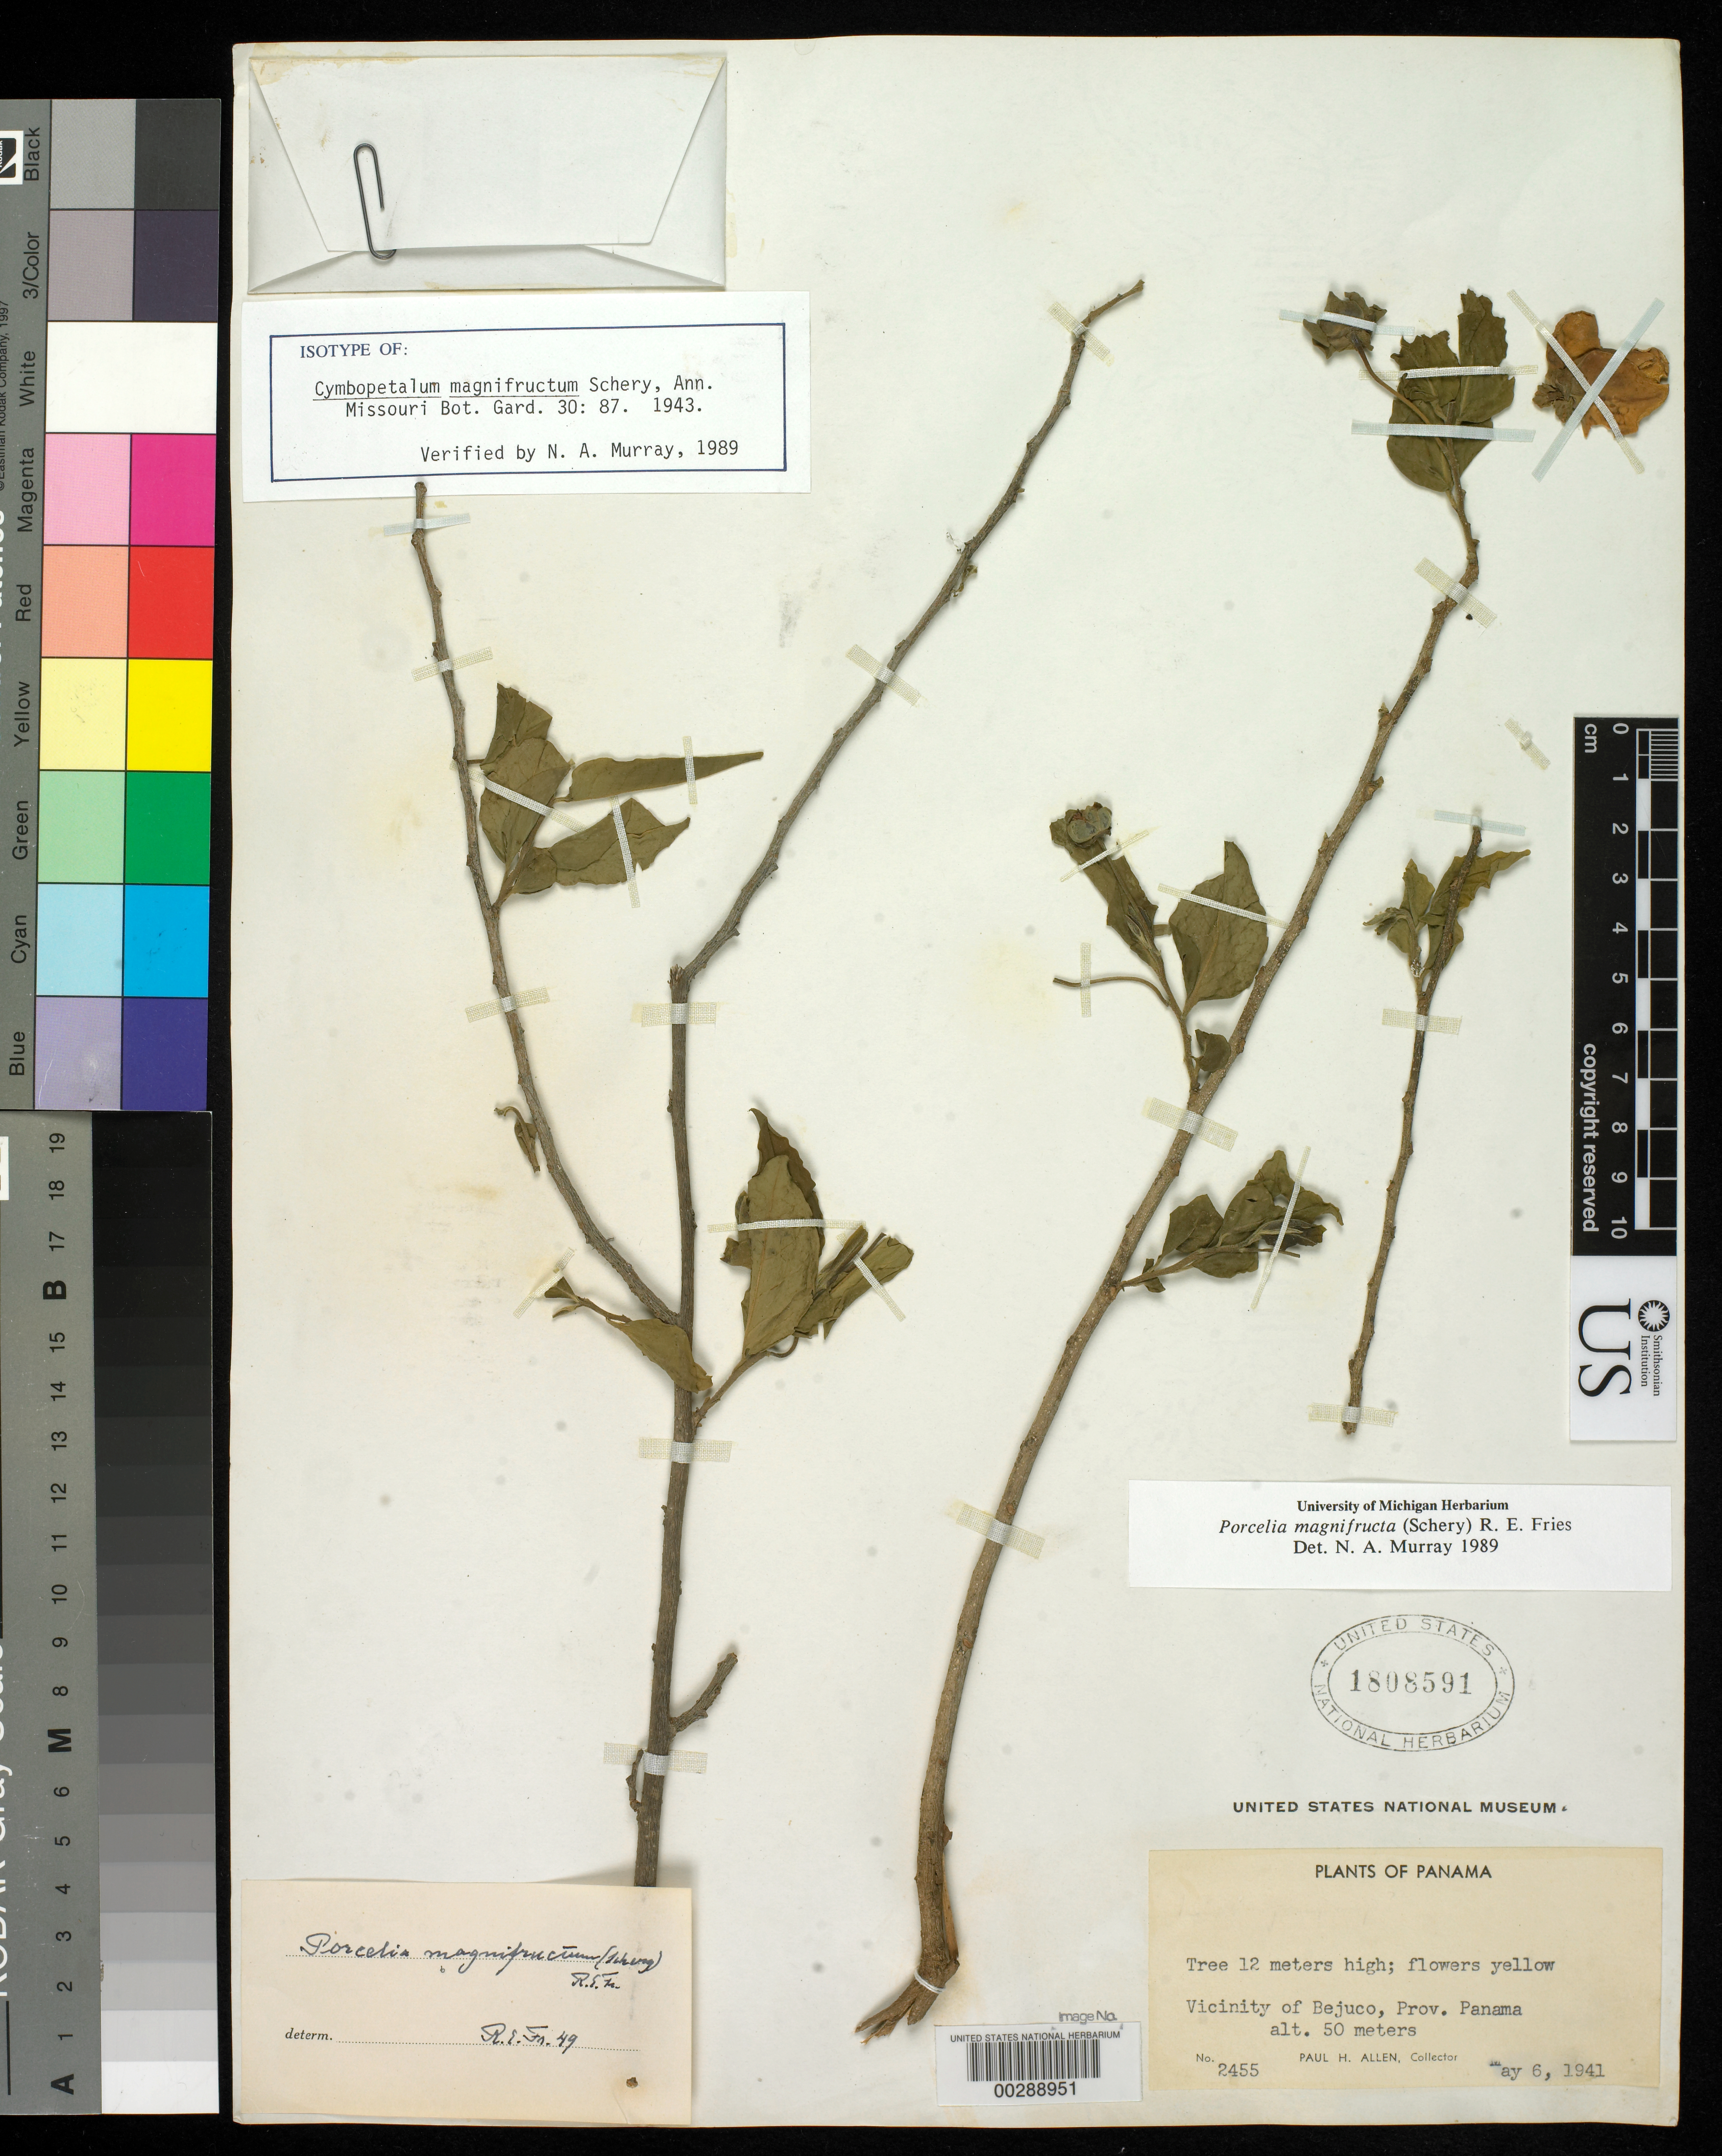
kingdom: Plantae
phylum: Tracheophyta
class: Magnoliopsida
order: Magnoliales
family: Annonaceae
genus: Cymbopetalum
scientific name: Cymbopetalum magnifructum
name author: Schery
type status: Isotype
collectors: P. H. Allen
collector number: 2455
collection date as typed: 06 May 1941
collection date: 1941-05-06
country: Panama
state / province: Panamá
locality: Vicinity of Bejuco.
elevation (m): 50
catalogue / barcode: US 1808591